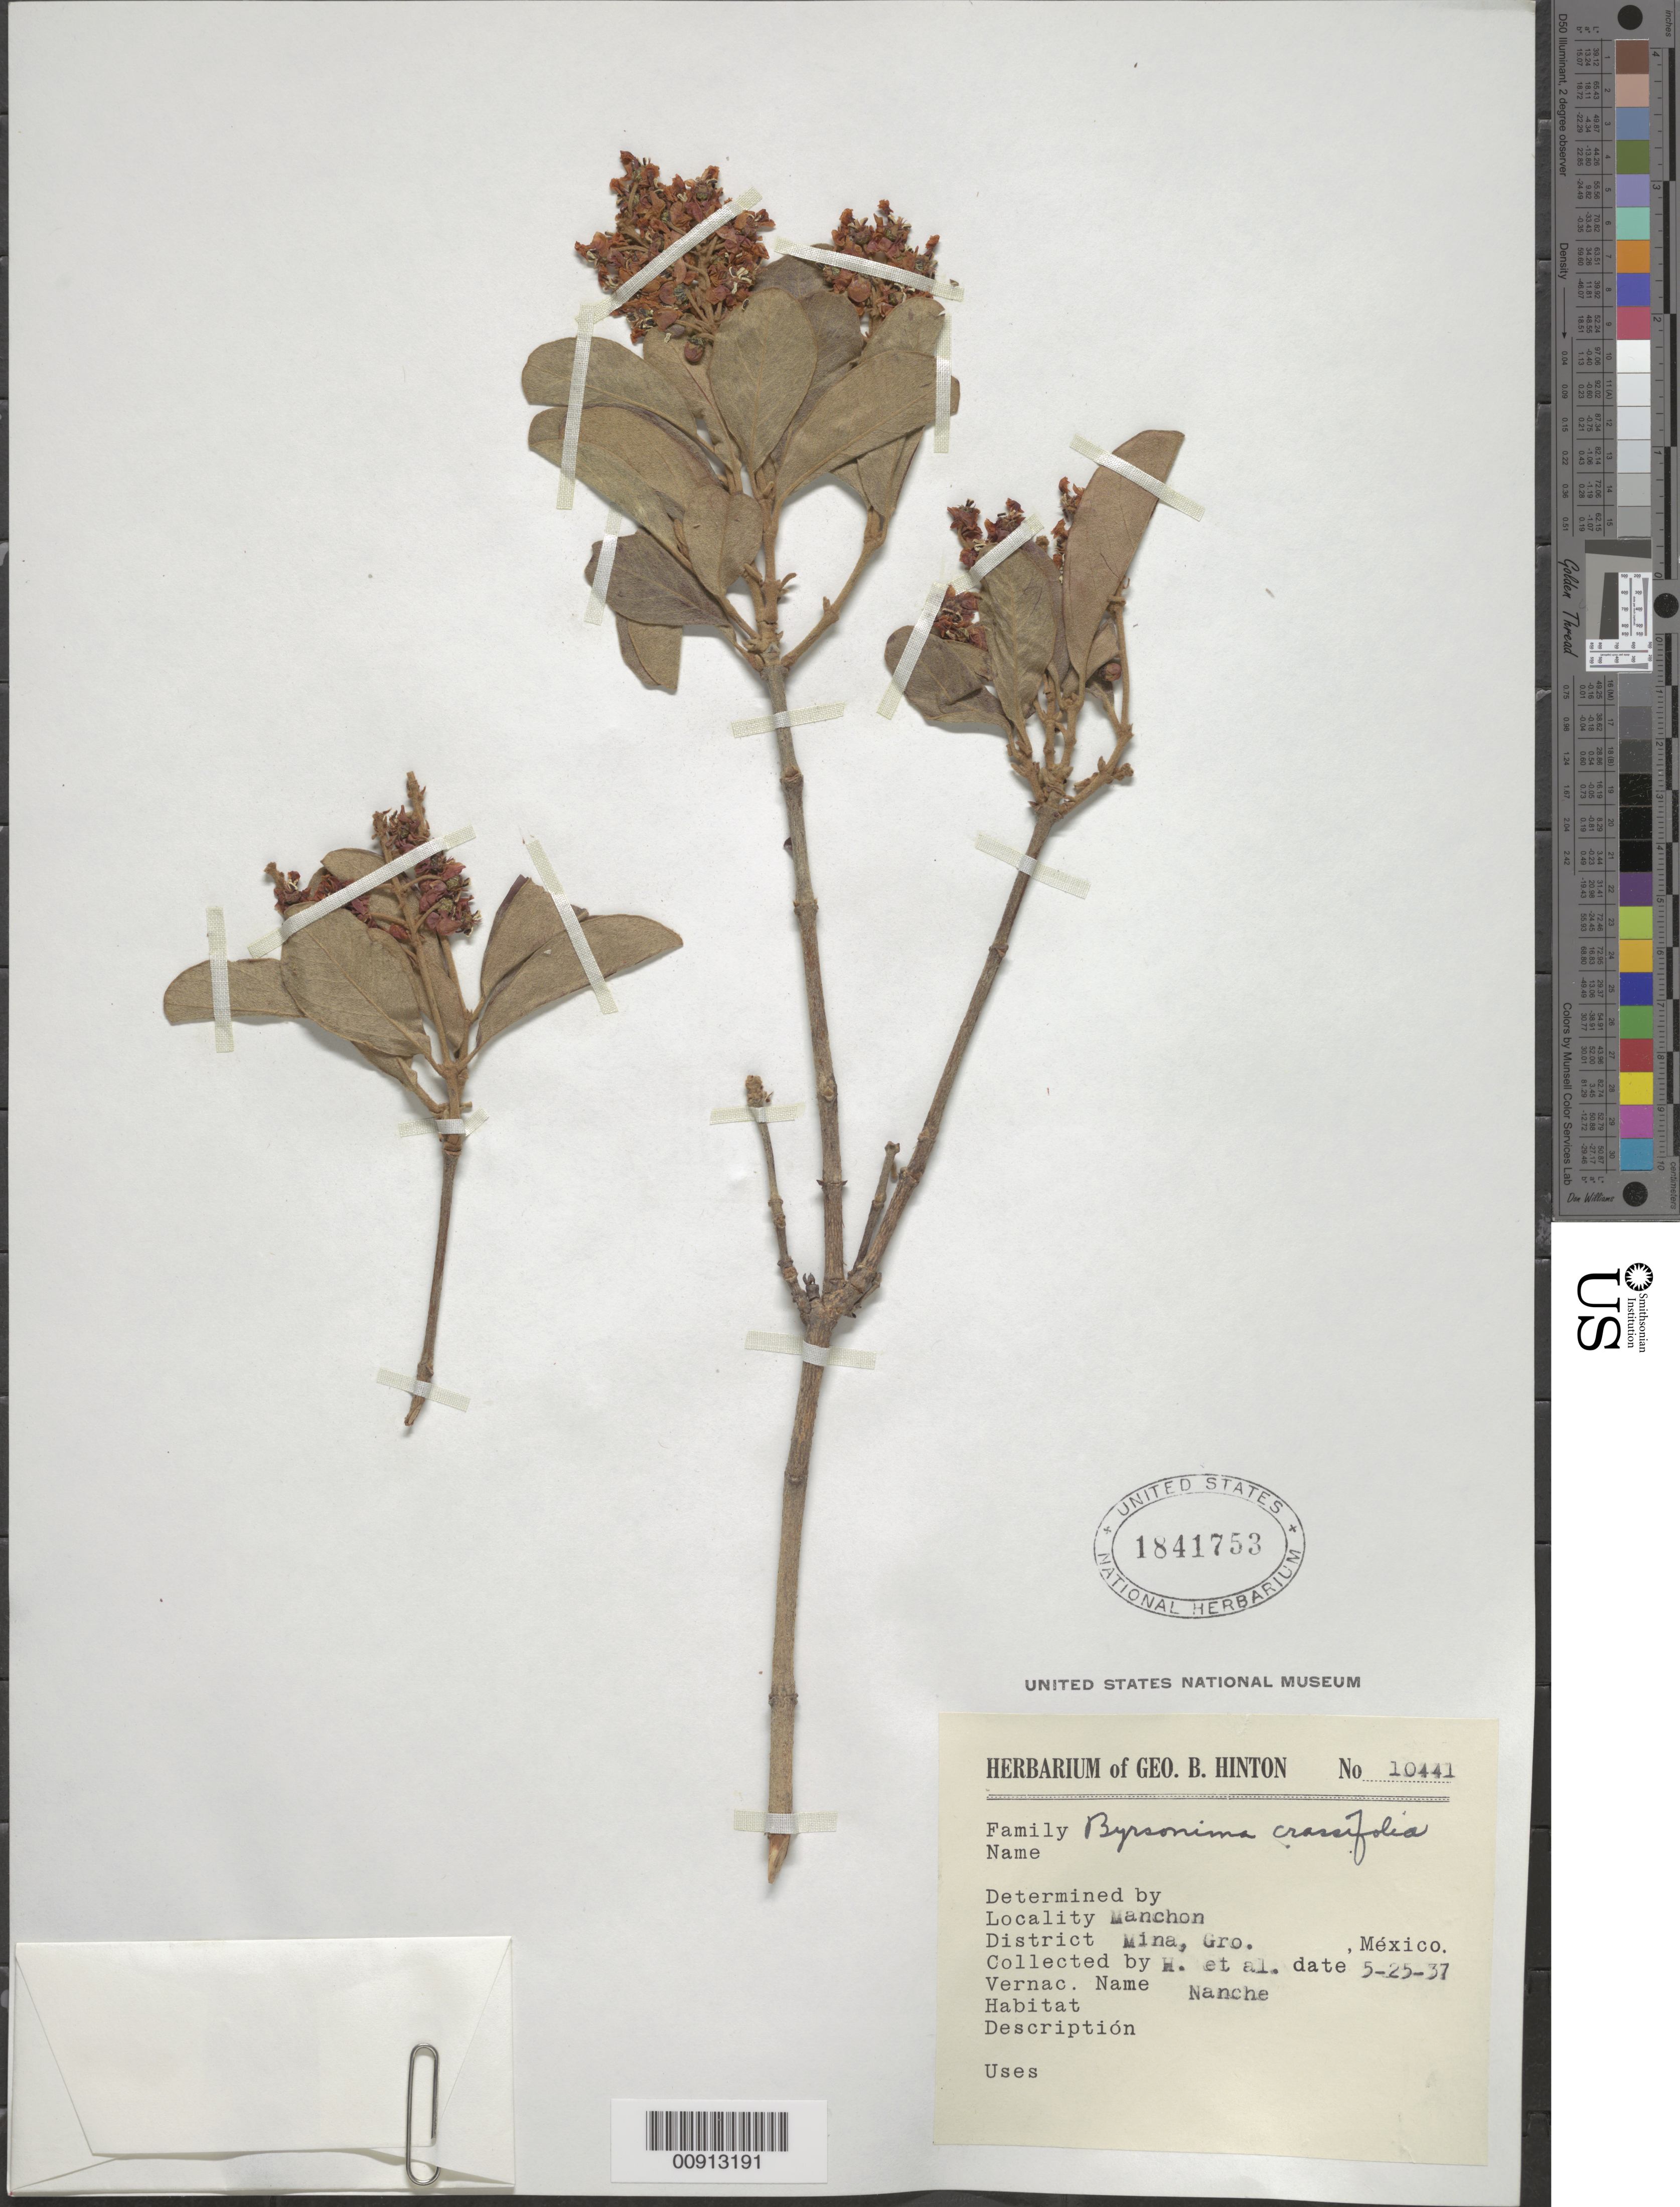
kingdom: Plantae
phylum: Tracheophyta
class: Magnoliopsida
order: Malpighiales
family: Malpighiaceae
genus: Byrsonima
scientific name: Byrsonima crassifolia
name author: (L.) Kunth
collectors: G. B. Hinton & et al.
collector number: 10441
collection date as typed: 25 May 1937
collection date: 1937-05-25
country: Mexico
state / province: Guerrero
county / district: Mina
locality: Manchon, District Mina, Guerrero.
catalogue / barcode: US 1841753